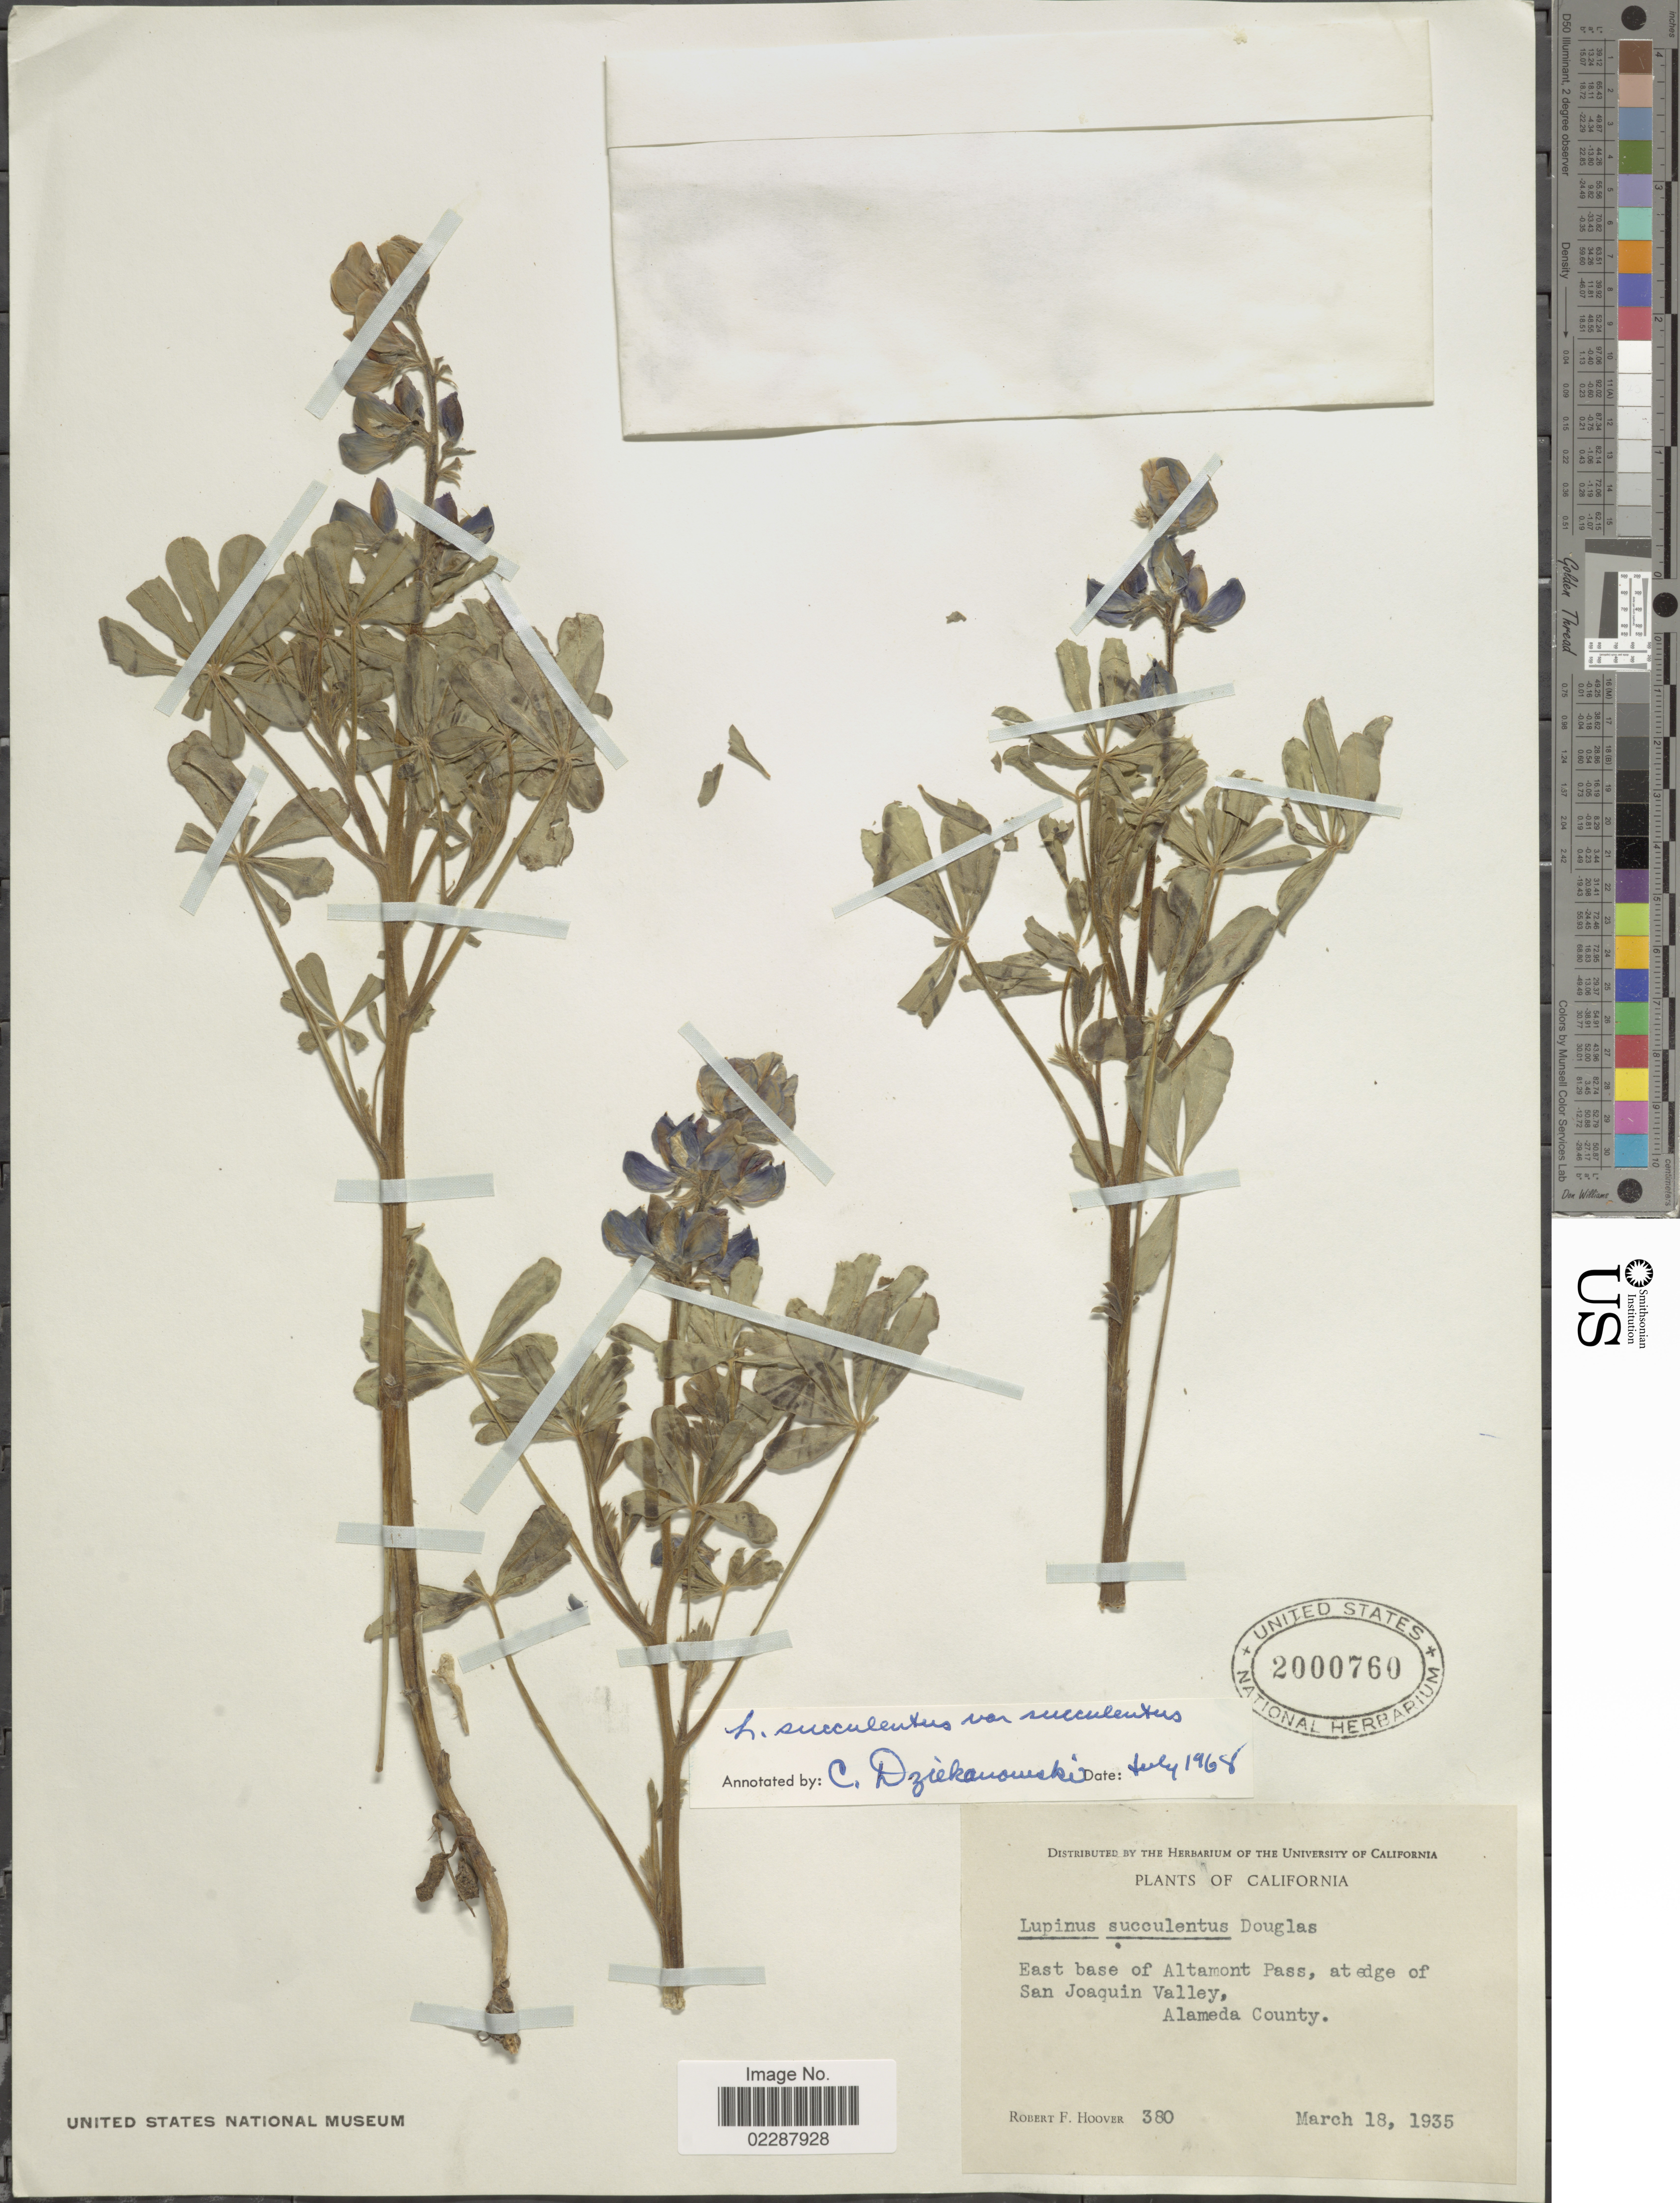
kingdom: Plantae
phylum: Tracheophyta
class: Magnoliopsida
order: Fabales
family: Fabaceae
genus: Lupinus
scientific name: Lupinus succulentus var. succulentus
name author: Douglas ex K. Koch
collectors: R. F. Hoover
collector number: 380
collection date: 1935-03-18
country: United States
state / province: California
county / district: Alameda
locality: East base of Altamont Pass, at edge of San Joaquin Valley, Alameda County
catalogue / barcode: US 2000760